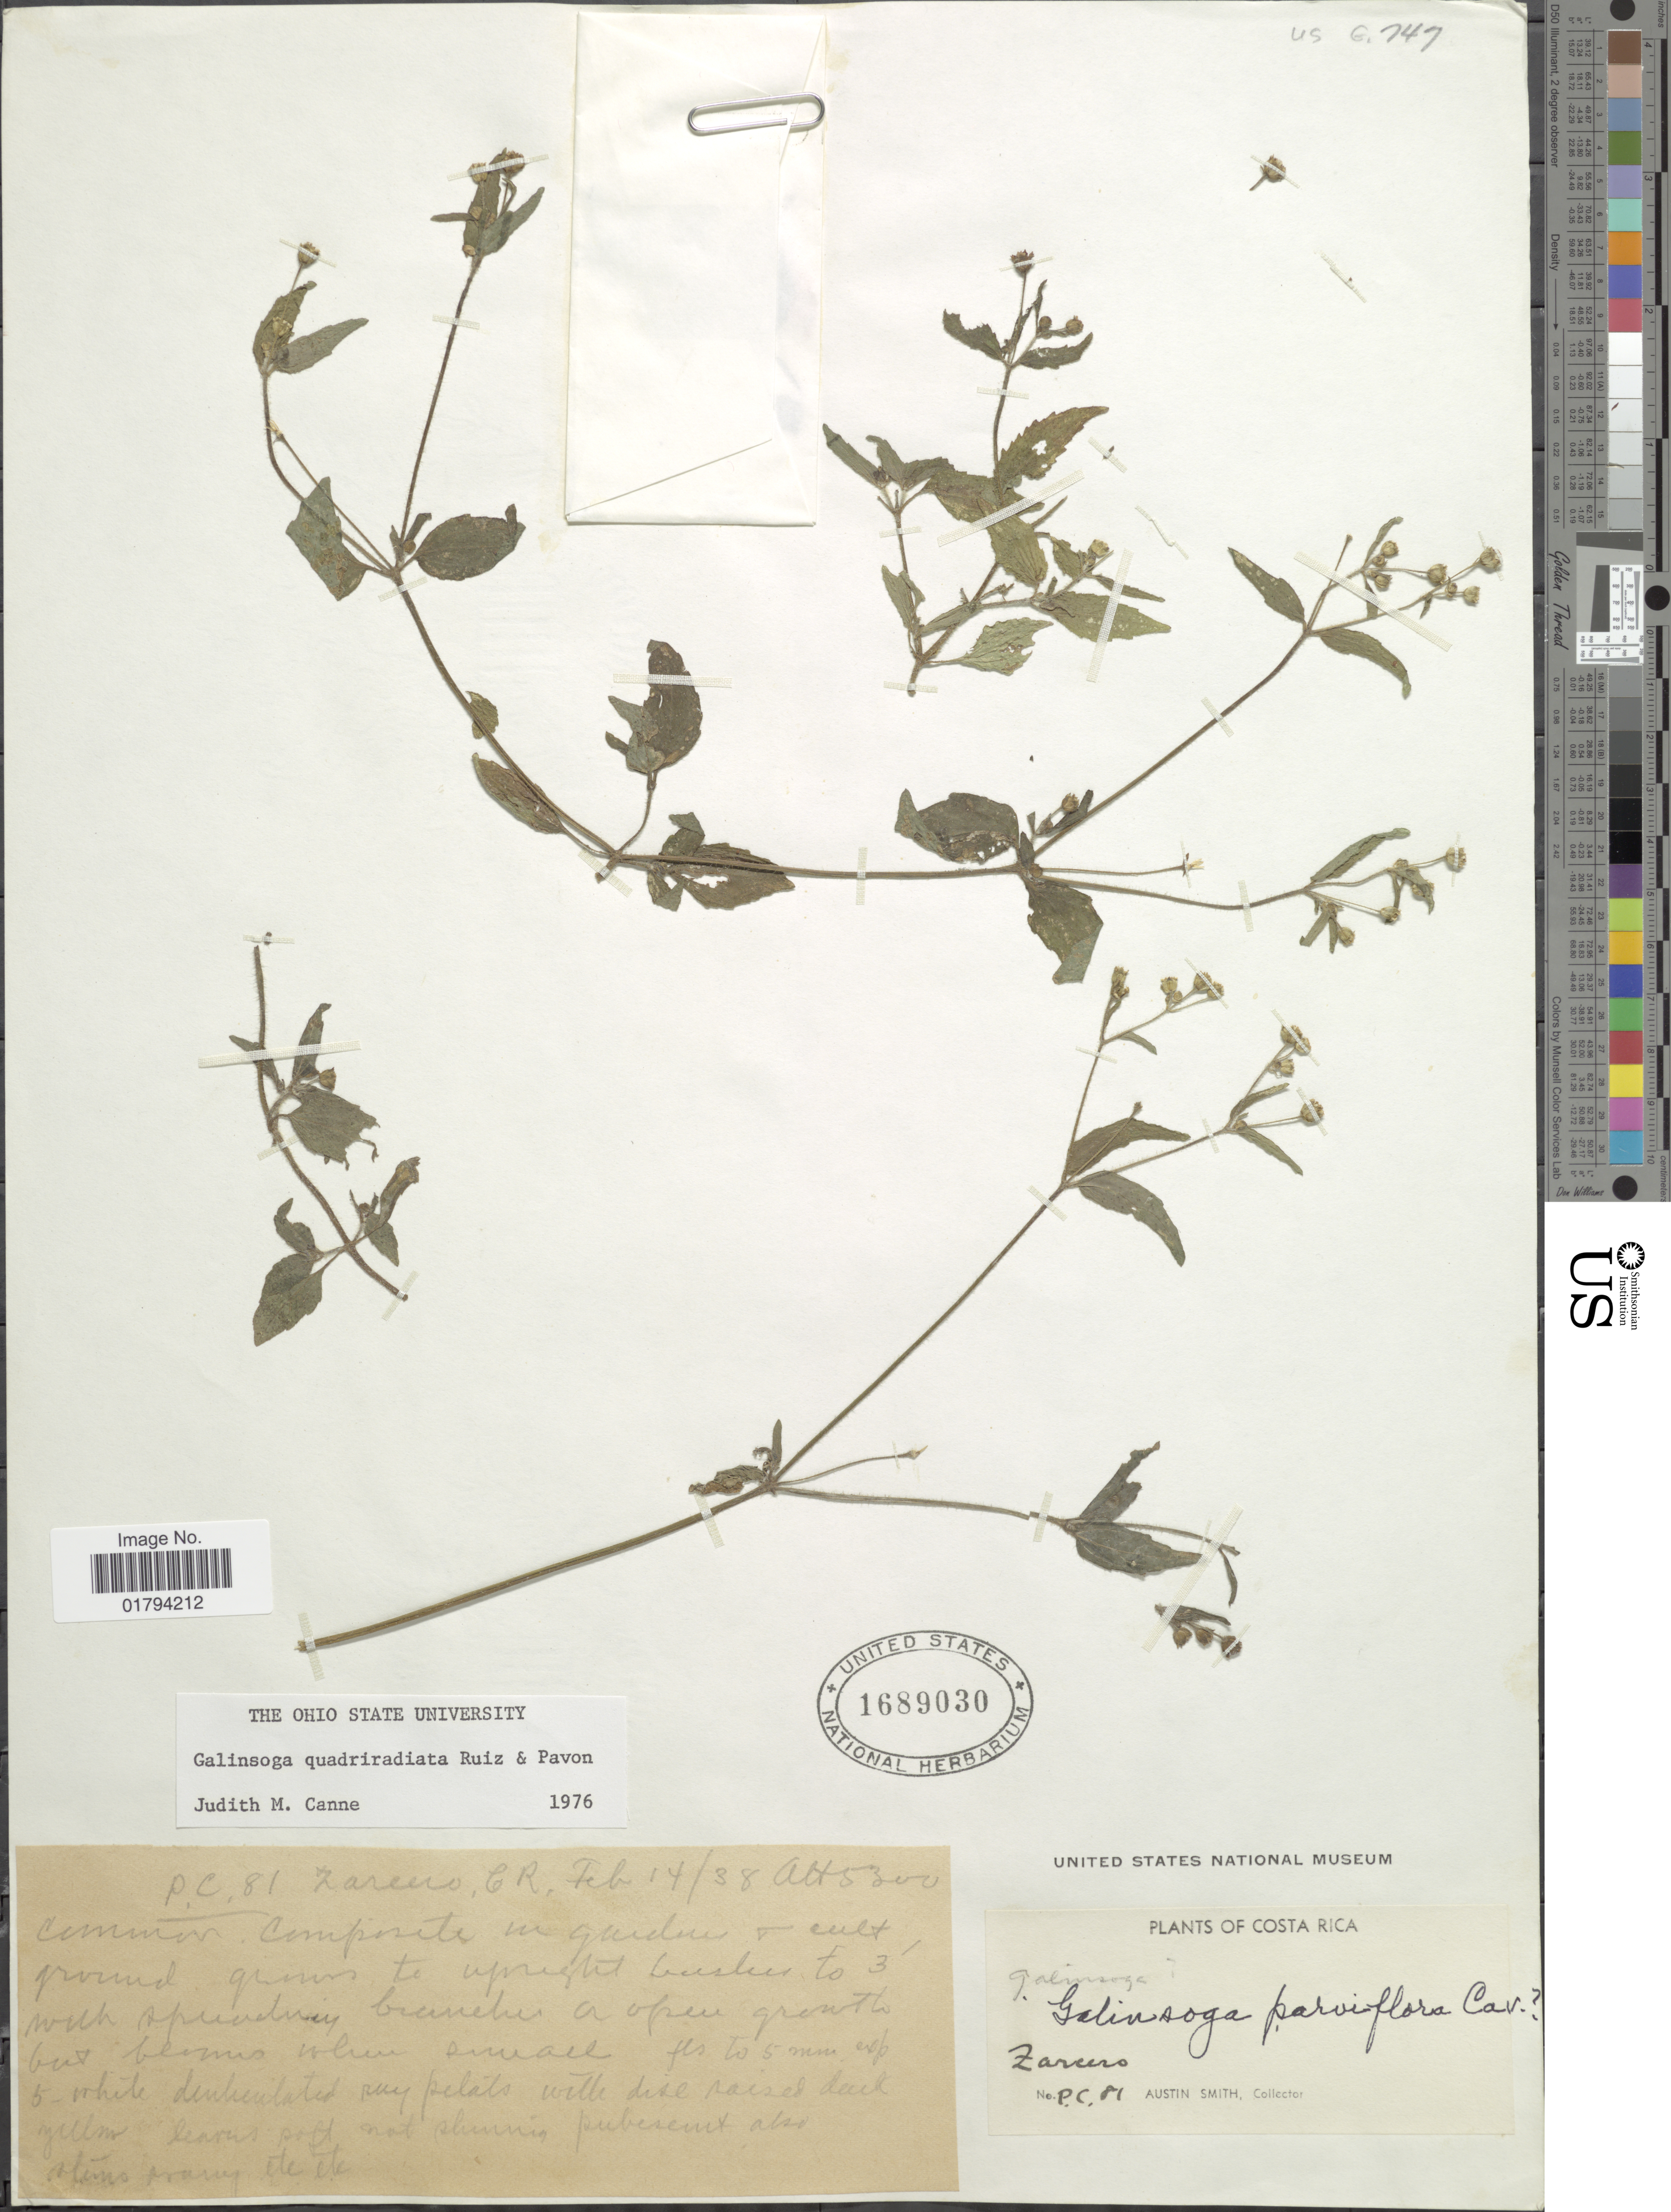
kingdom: Plantae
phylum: Tracheophyta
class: Magnoliopsida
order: Asterales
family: Asteraceae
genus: Galinsoga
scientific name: Galinsoga quadriradiata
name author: Ruiz & Pav.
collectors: Aust P. Smith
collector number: P.C. 81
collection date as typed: Transcribed d/m/y: 14/2/38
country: Costa Rica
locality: Zarcero, in garden and cult. ground.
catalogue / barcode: US 1689030